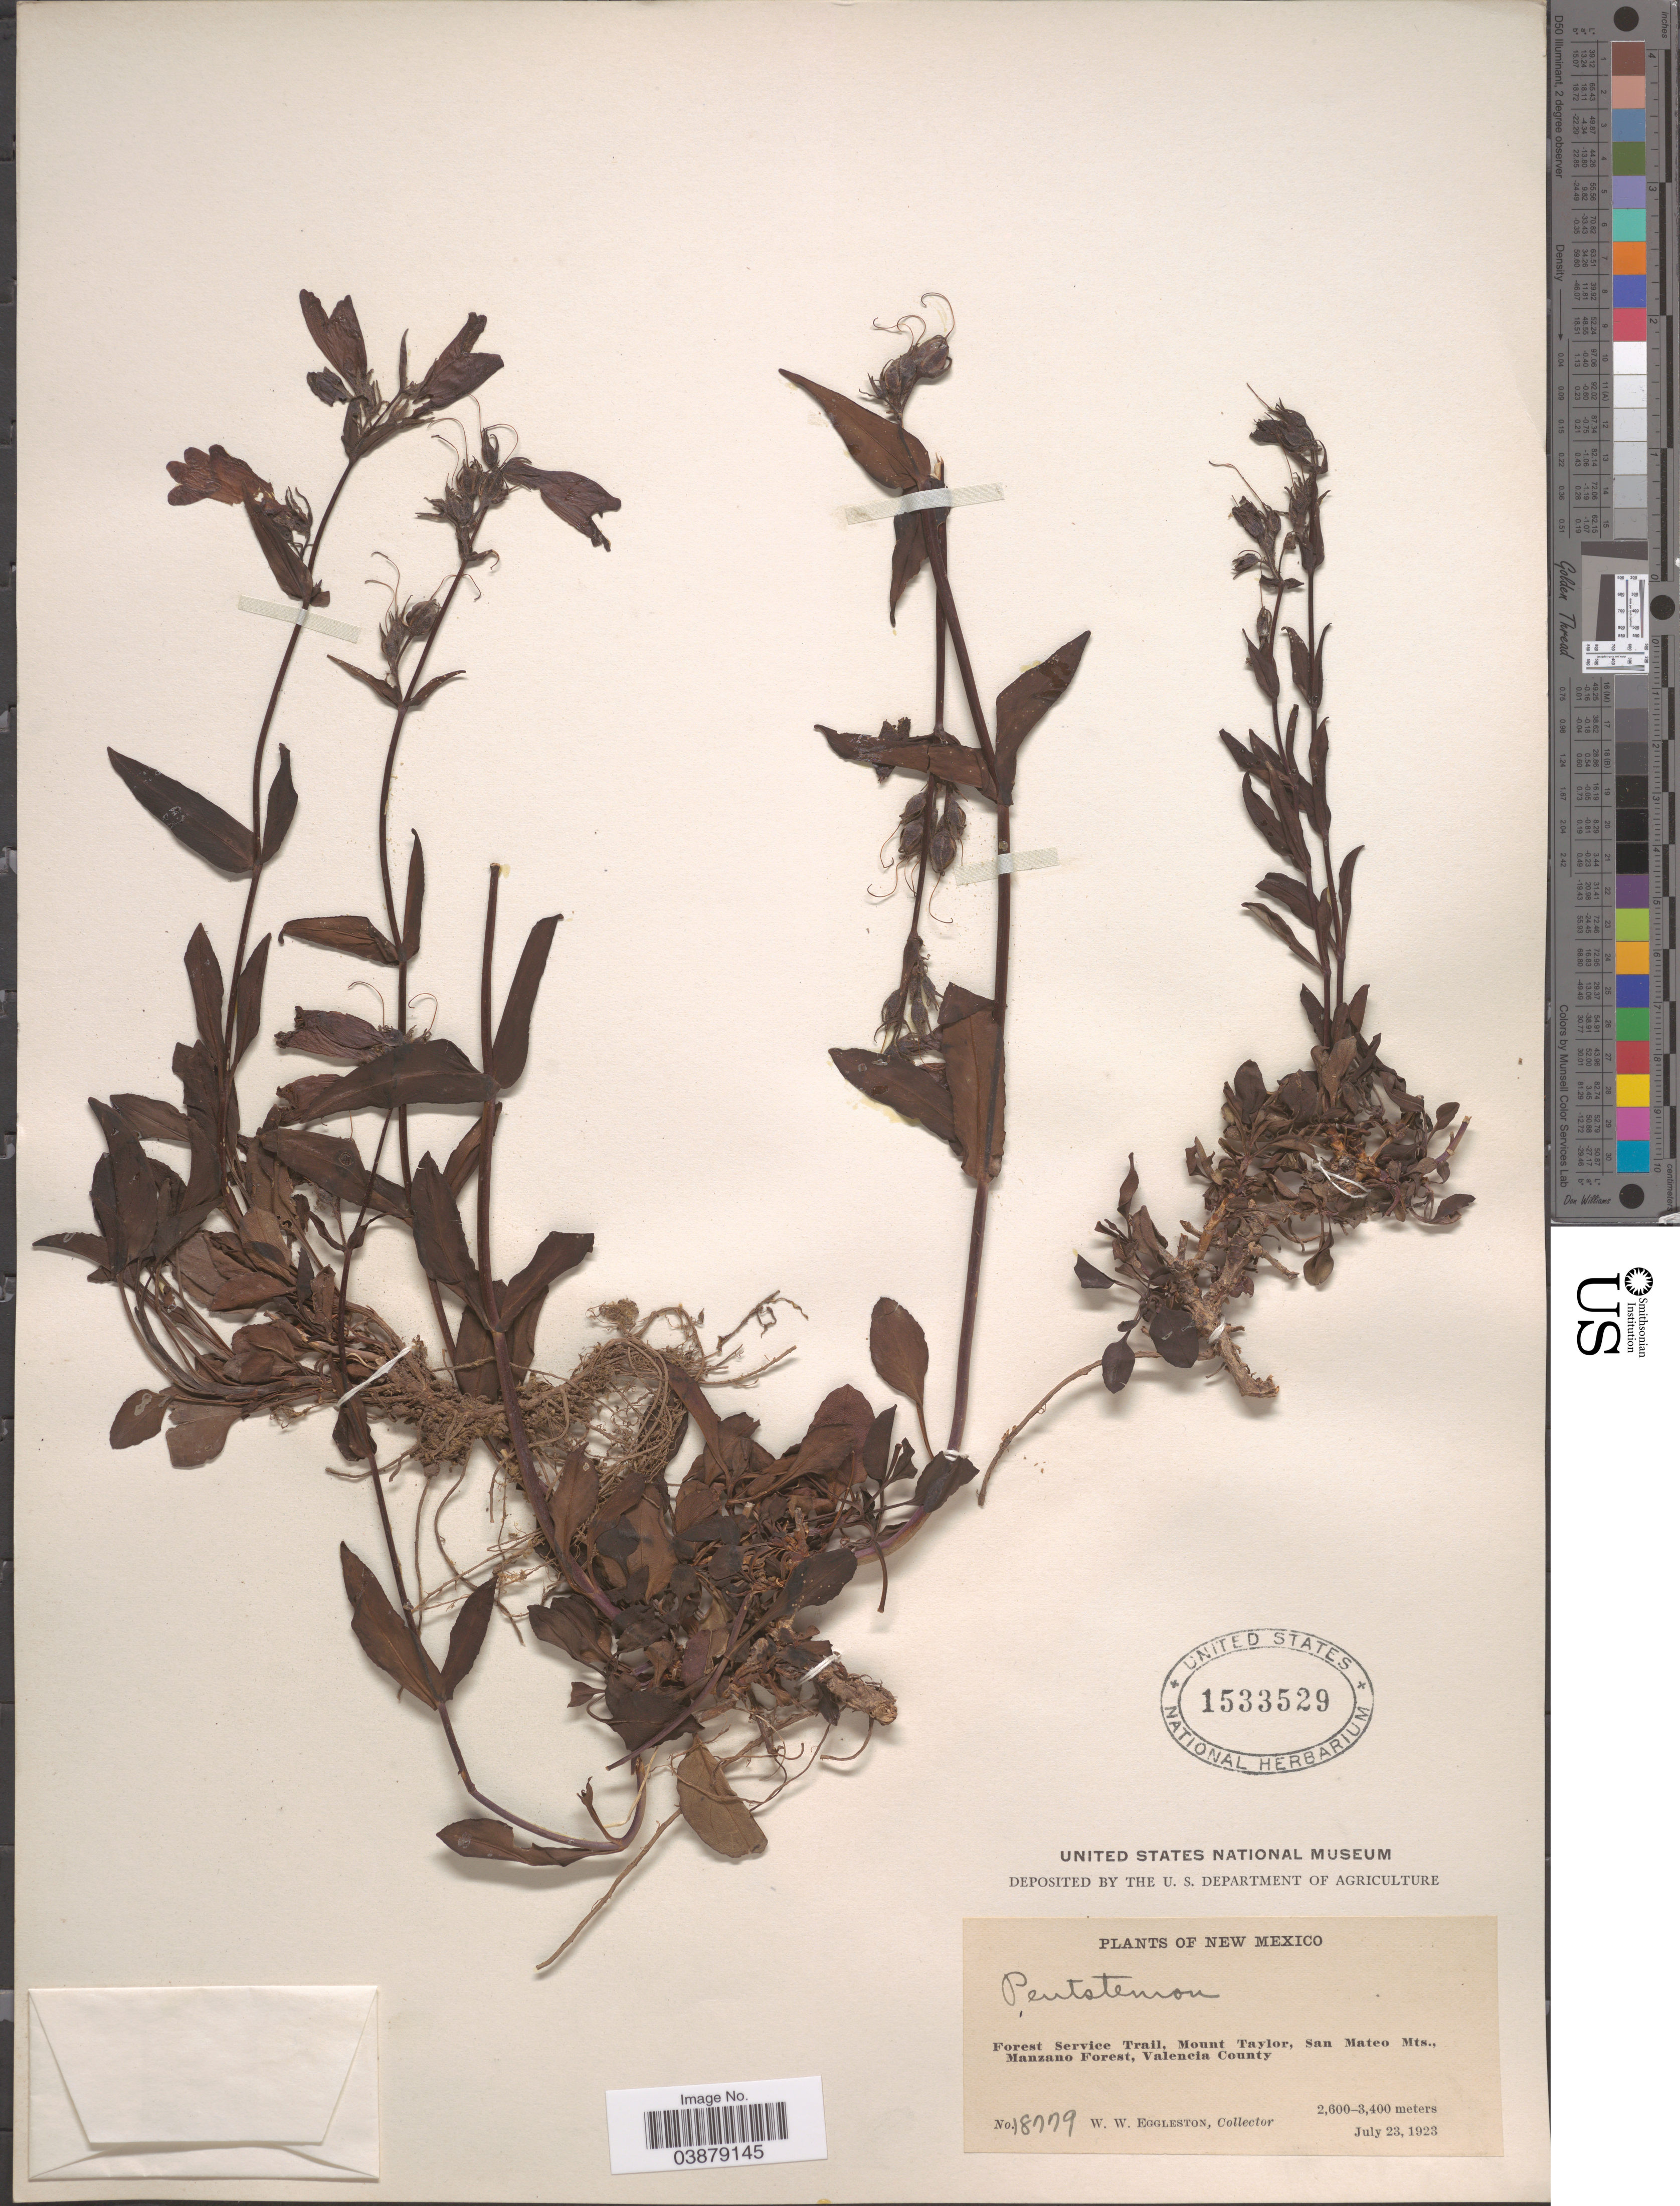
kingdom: Plantae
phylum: Tracheophyta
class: Magnoliopsida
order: Lamiales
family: Plantaginaceae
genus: Penstemon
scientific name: Penstemon whippleanus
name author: A. Gray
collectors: W. W. Eggleston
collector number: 18779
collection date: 1923-07-23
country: United States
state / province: New Mexico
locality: Forest Service Trail, Mount Taylor, San Mateo Mts., Manzano Forest, Valencia County.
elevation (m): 2600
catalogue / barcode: US 1533529